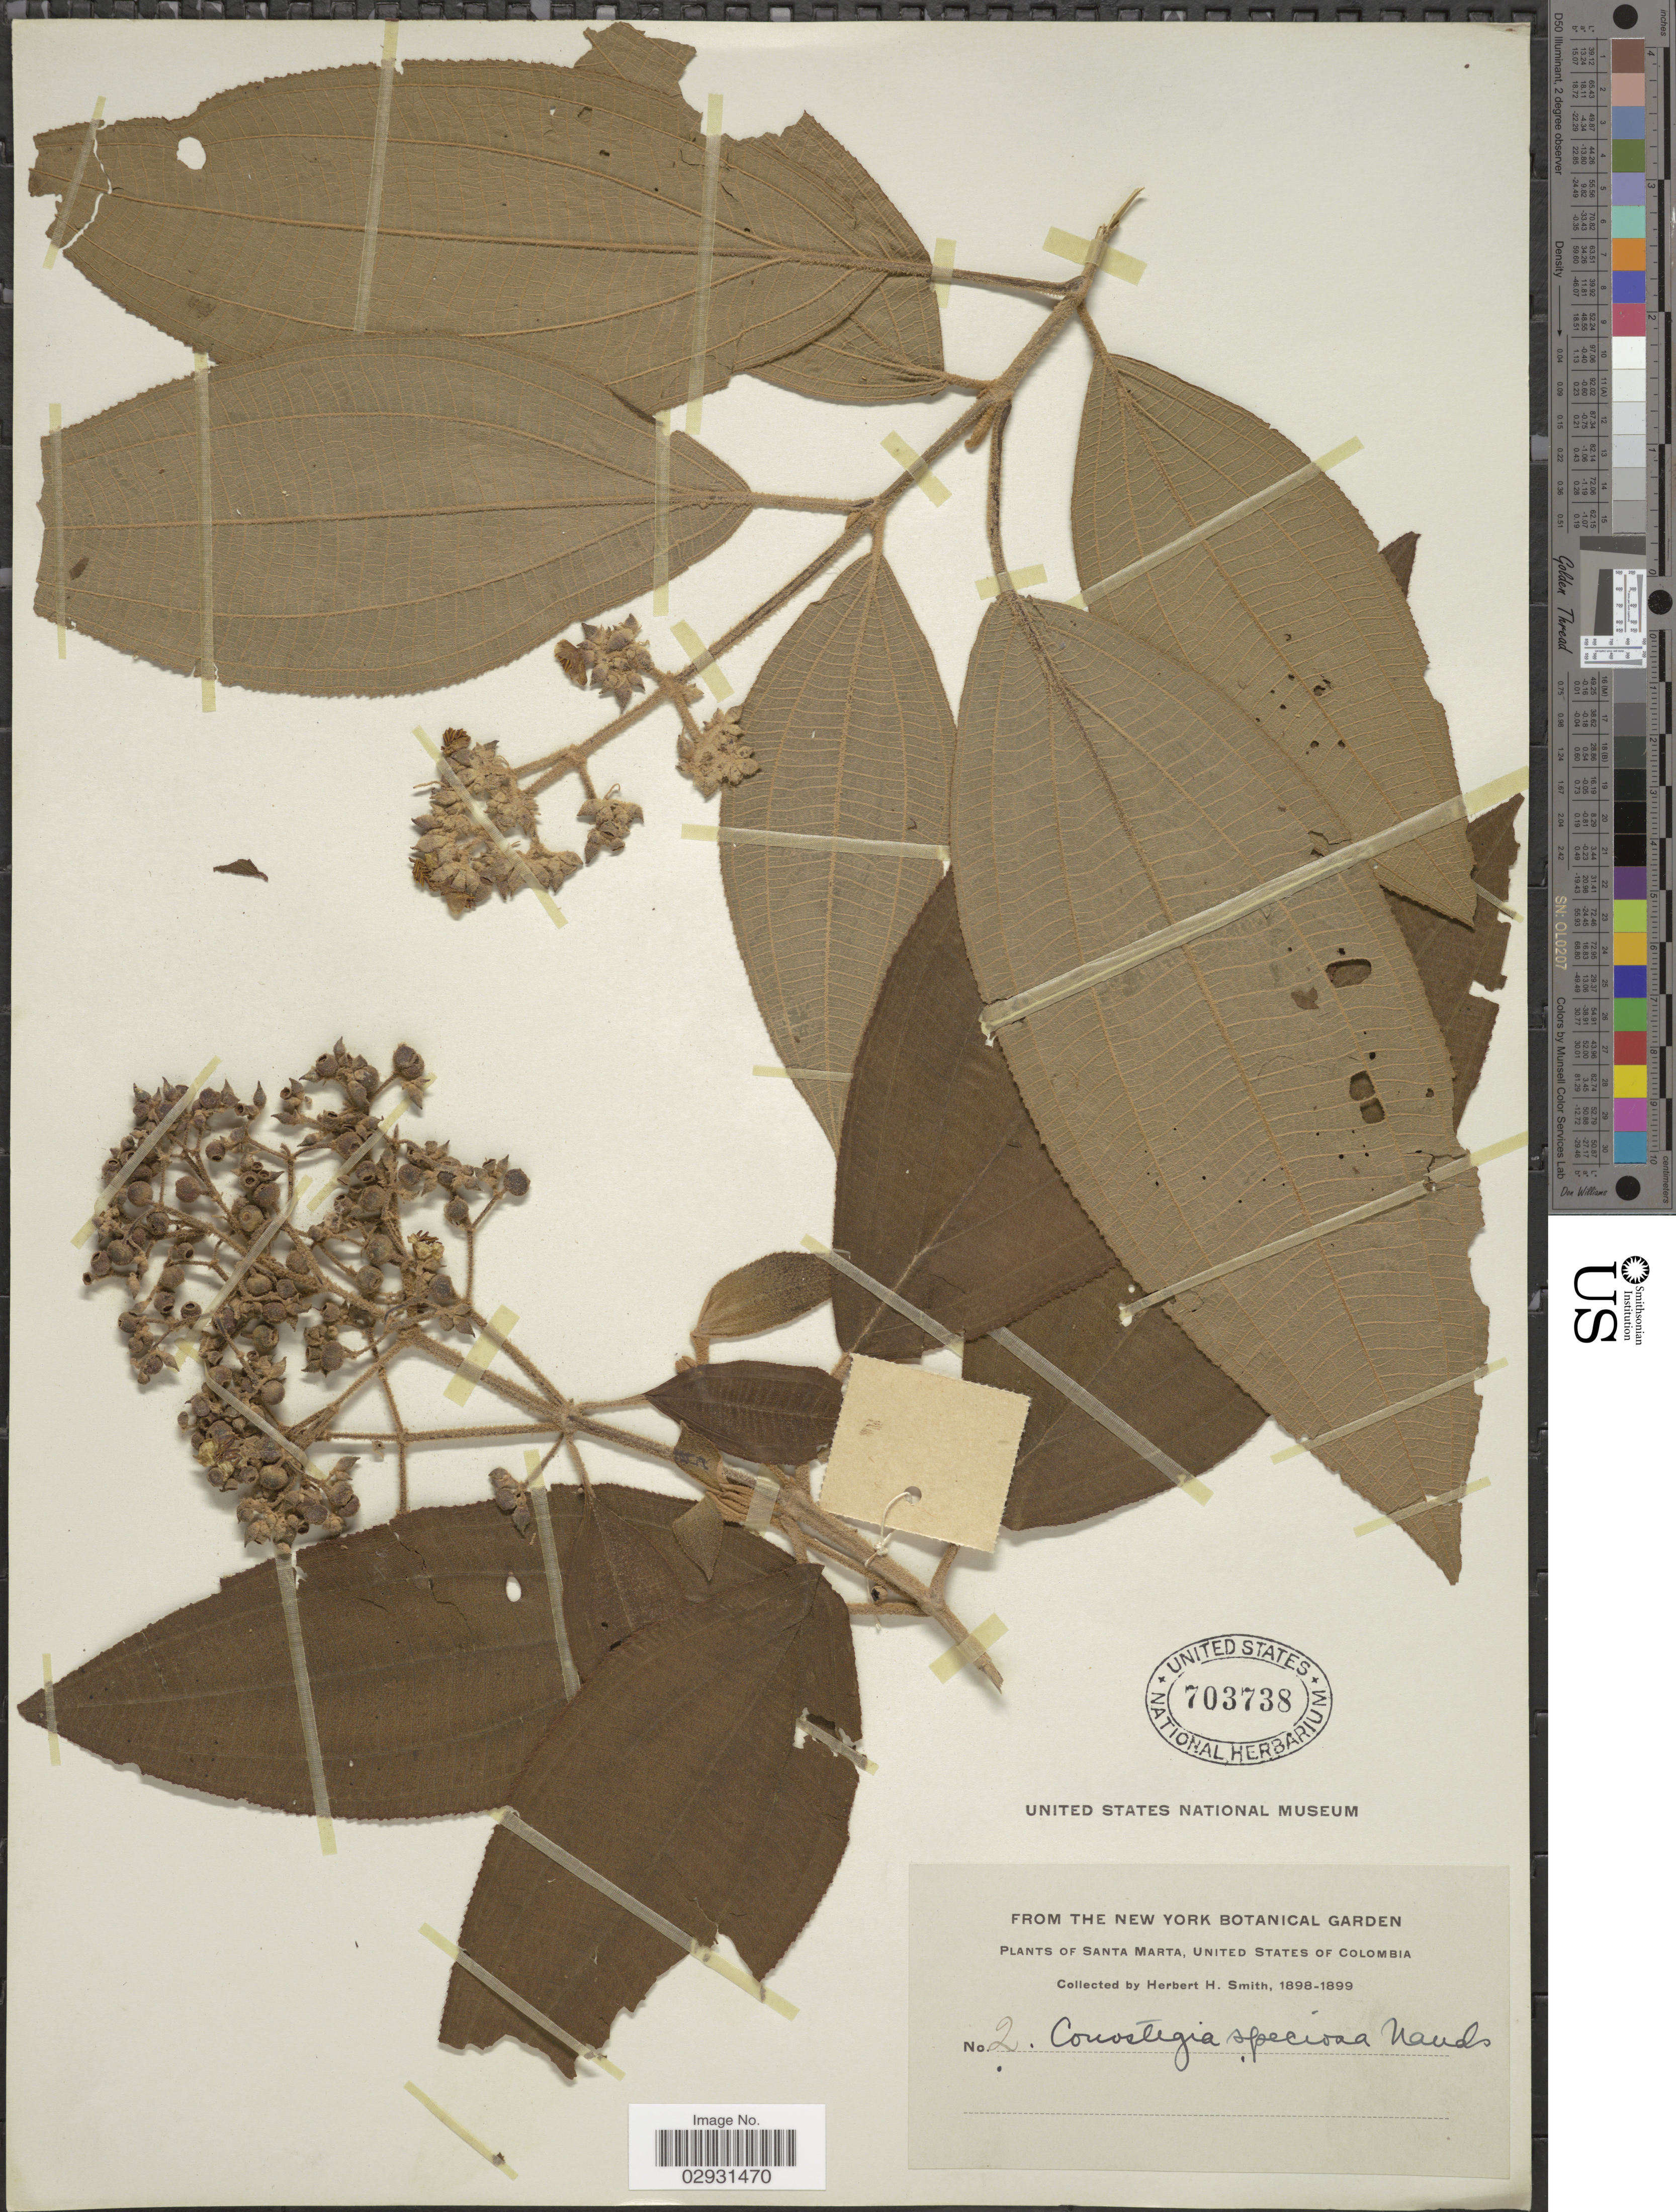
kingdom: Plantae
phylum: Tracheophyta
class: Magnoliopsida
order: Myrtales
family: Melastomataceae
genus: Conostegia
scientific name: Conostegia speciosa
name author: Naudin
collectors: Herbert H. Smith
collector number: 2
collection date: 1898/1899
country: Colombia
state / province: Magdalena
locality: Santa Marta, United States of Colombia.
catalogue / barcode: US 703738